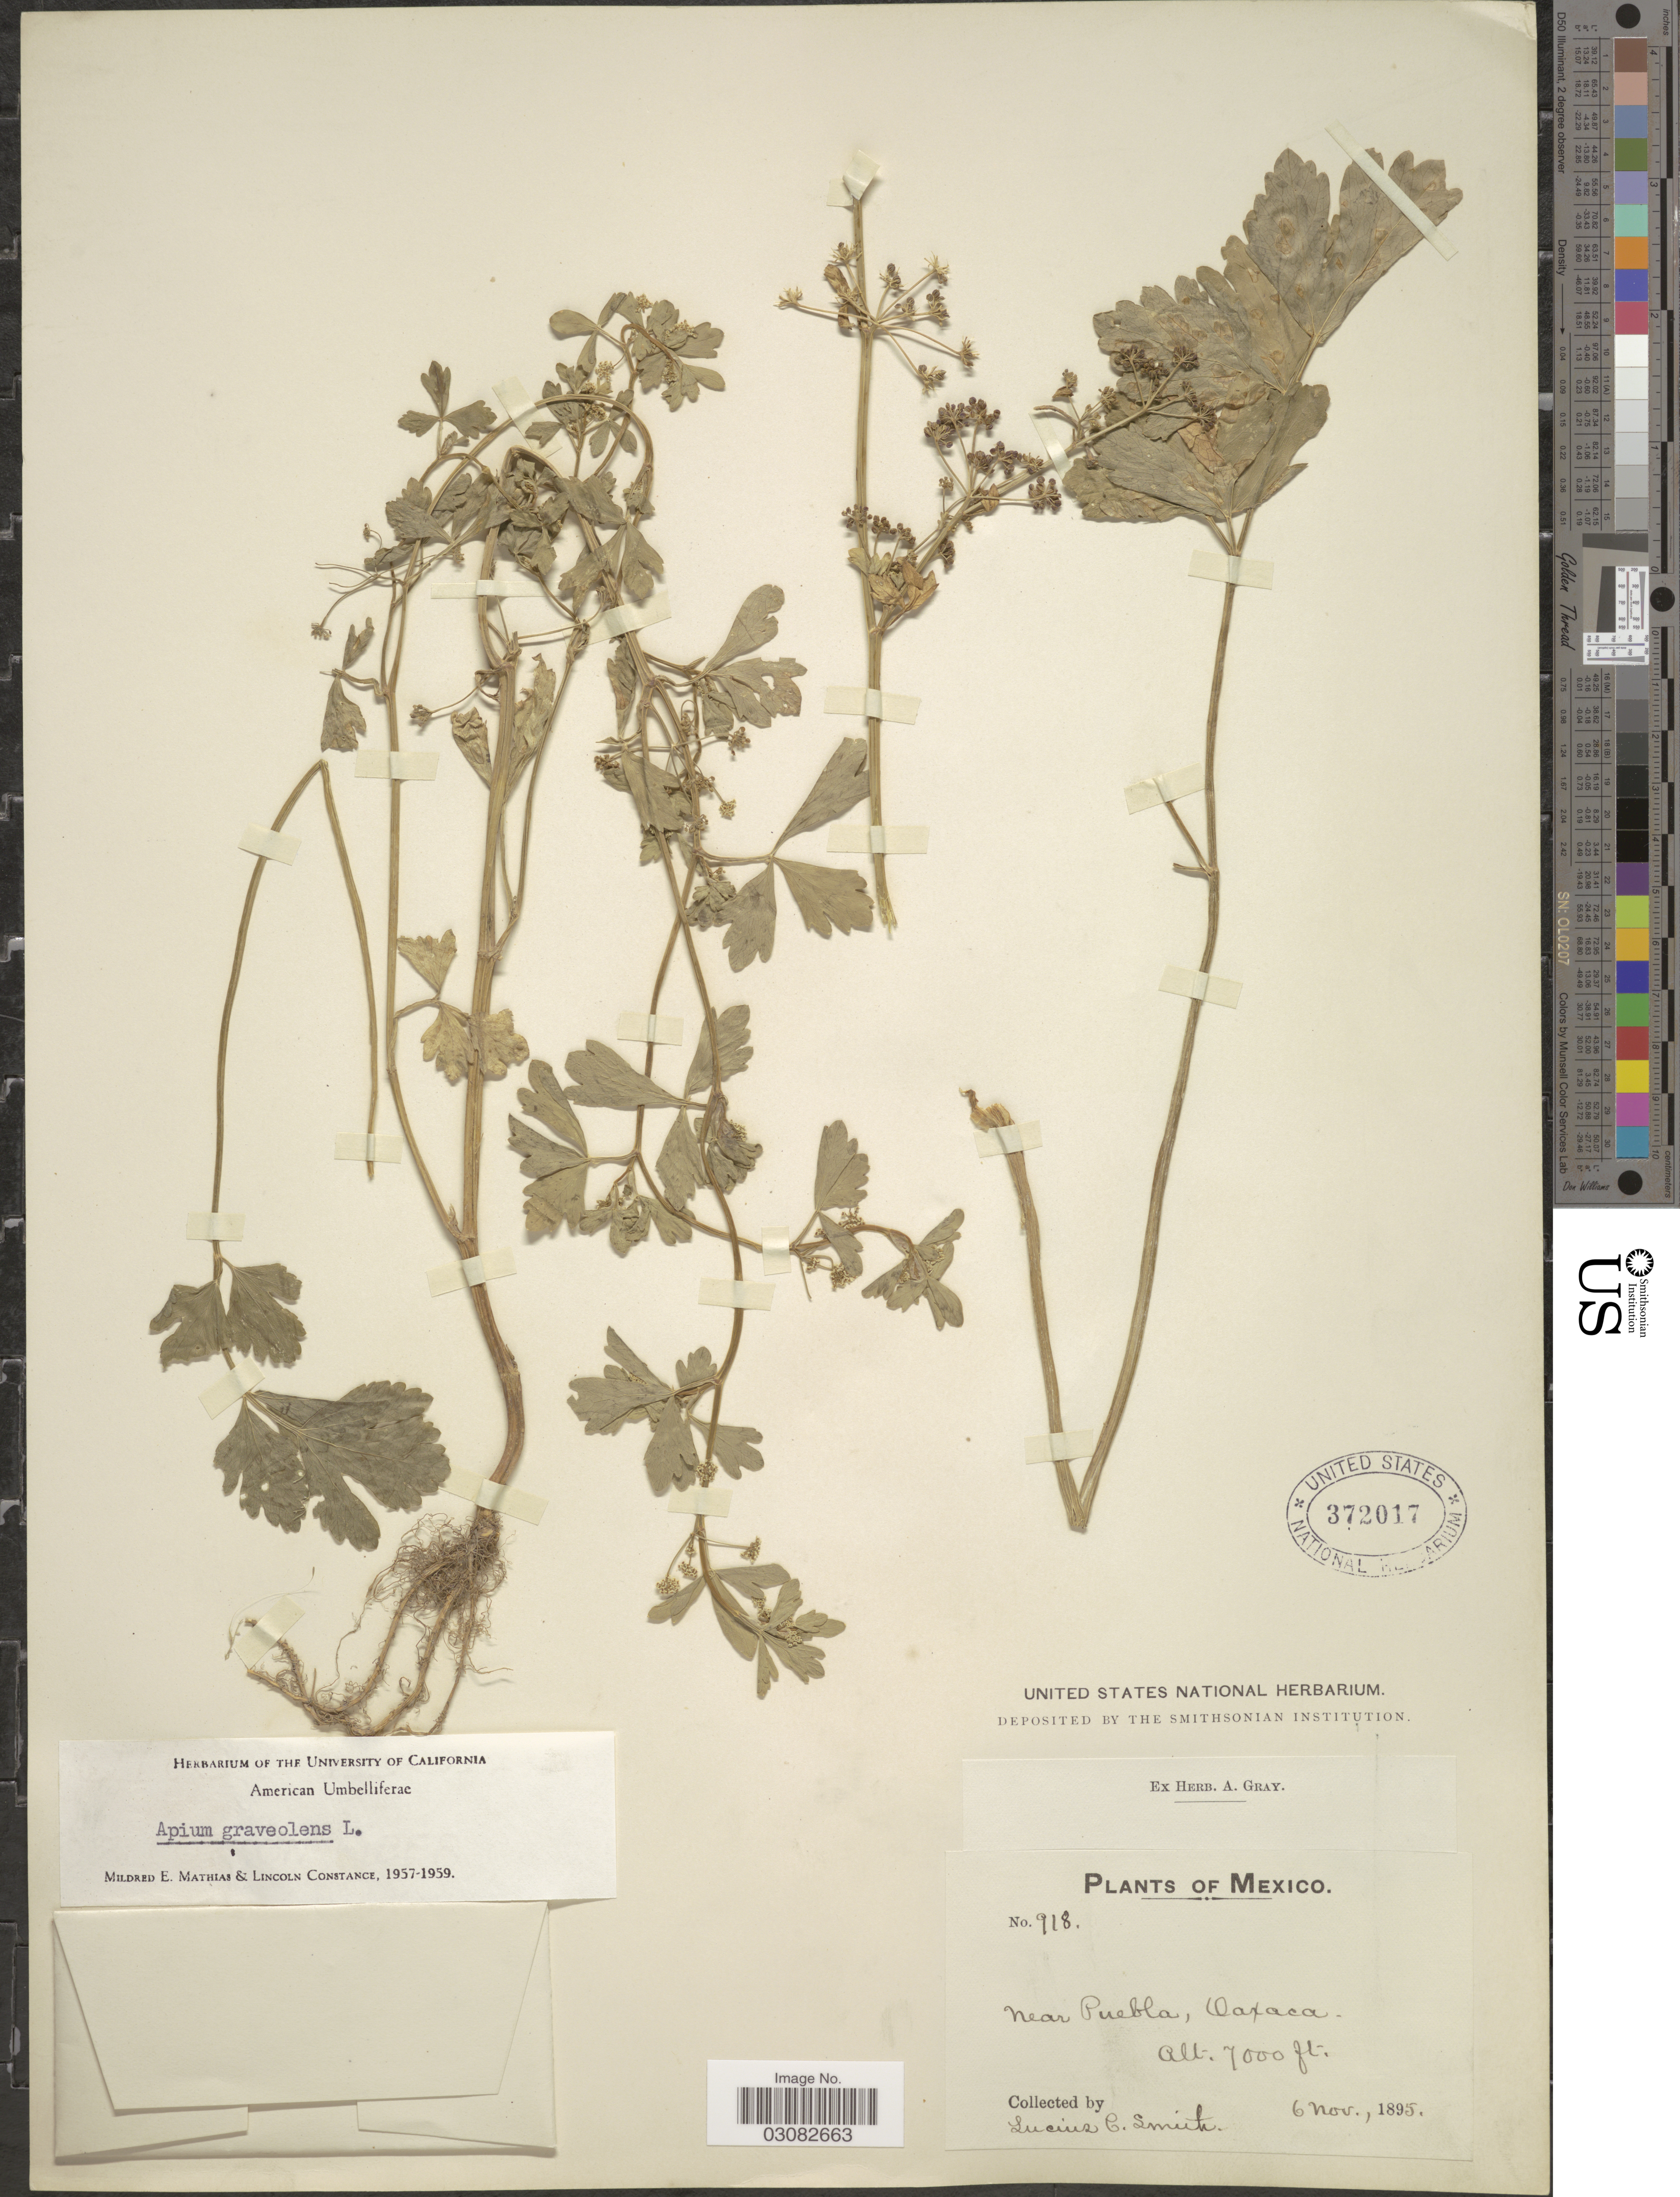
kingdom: Plantae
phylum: Tracheophyta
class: Magnoliopsida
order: Apiales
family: Apiaceae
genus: Apium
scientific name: Apium graveolens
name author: L.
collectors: L. C. Smith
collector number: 918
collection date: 1895-11-06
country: Mexico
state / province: Oaxaca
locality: Near Puebla.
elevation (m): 2134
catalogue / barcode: US 372017